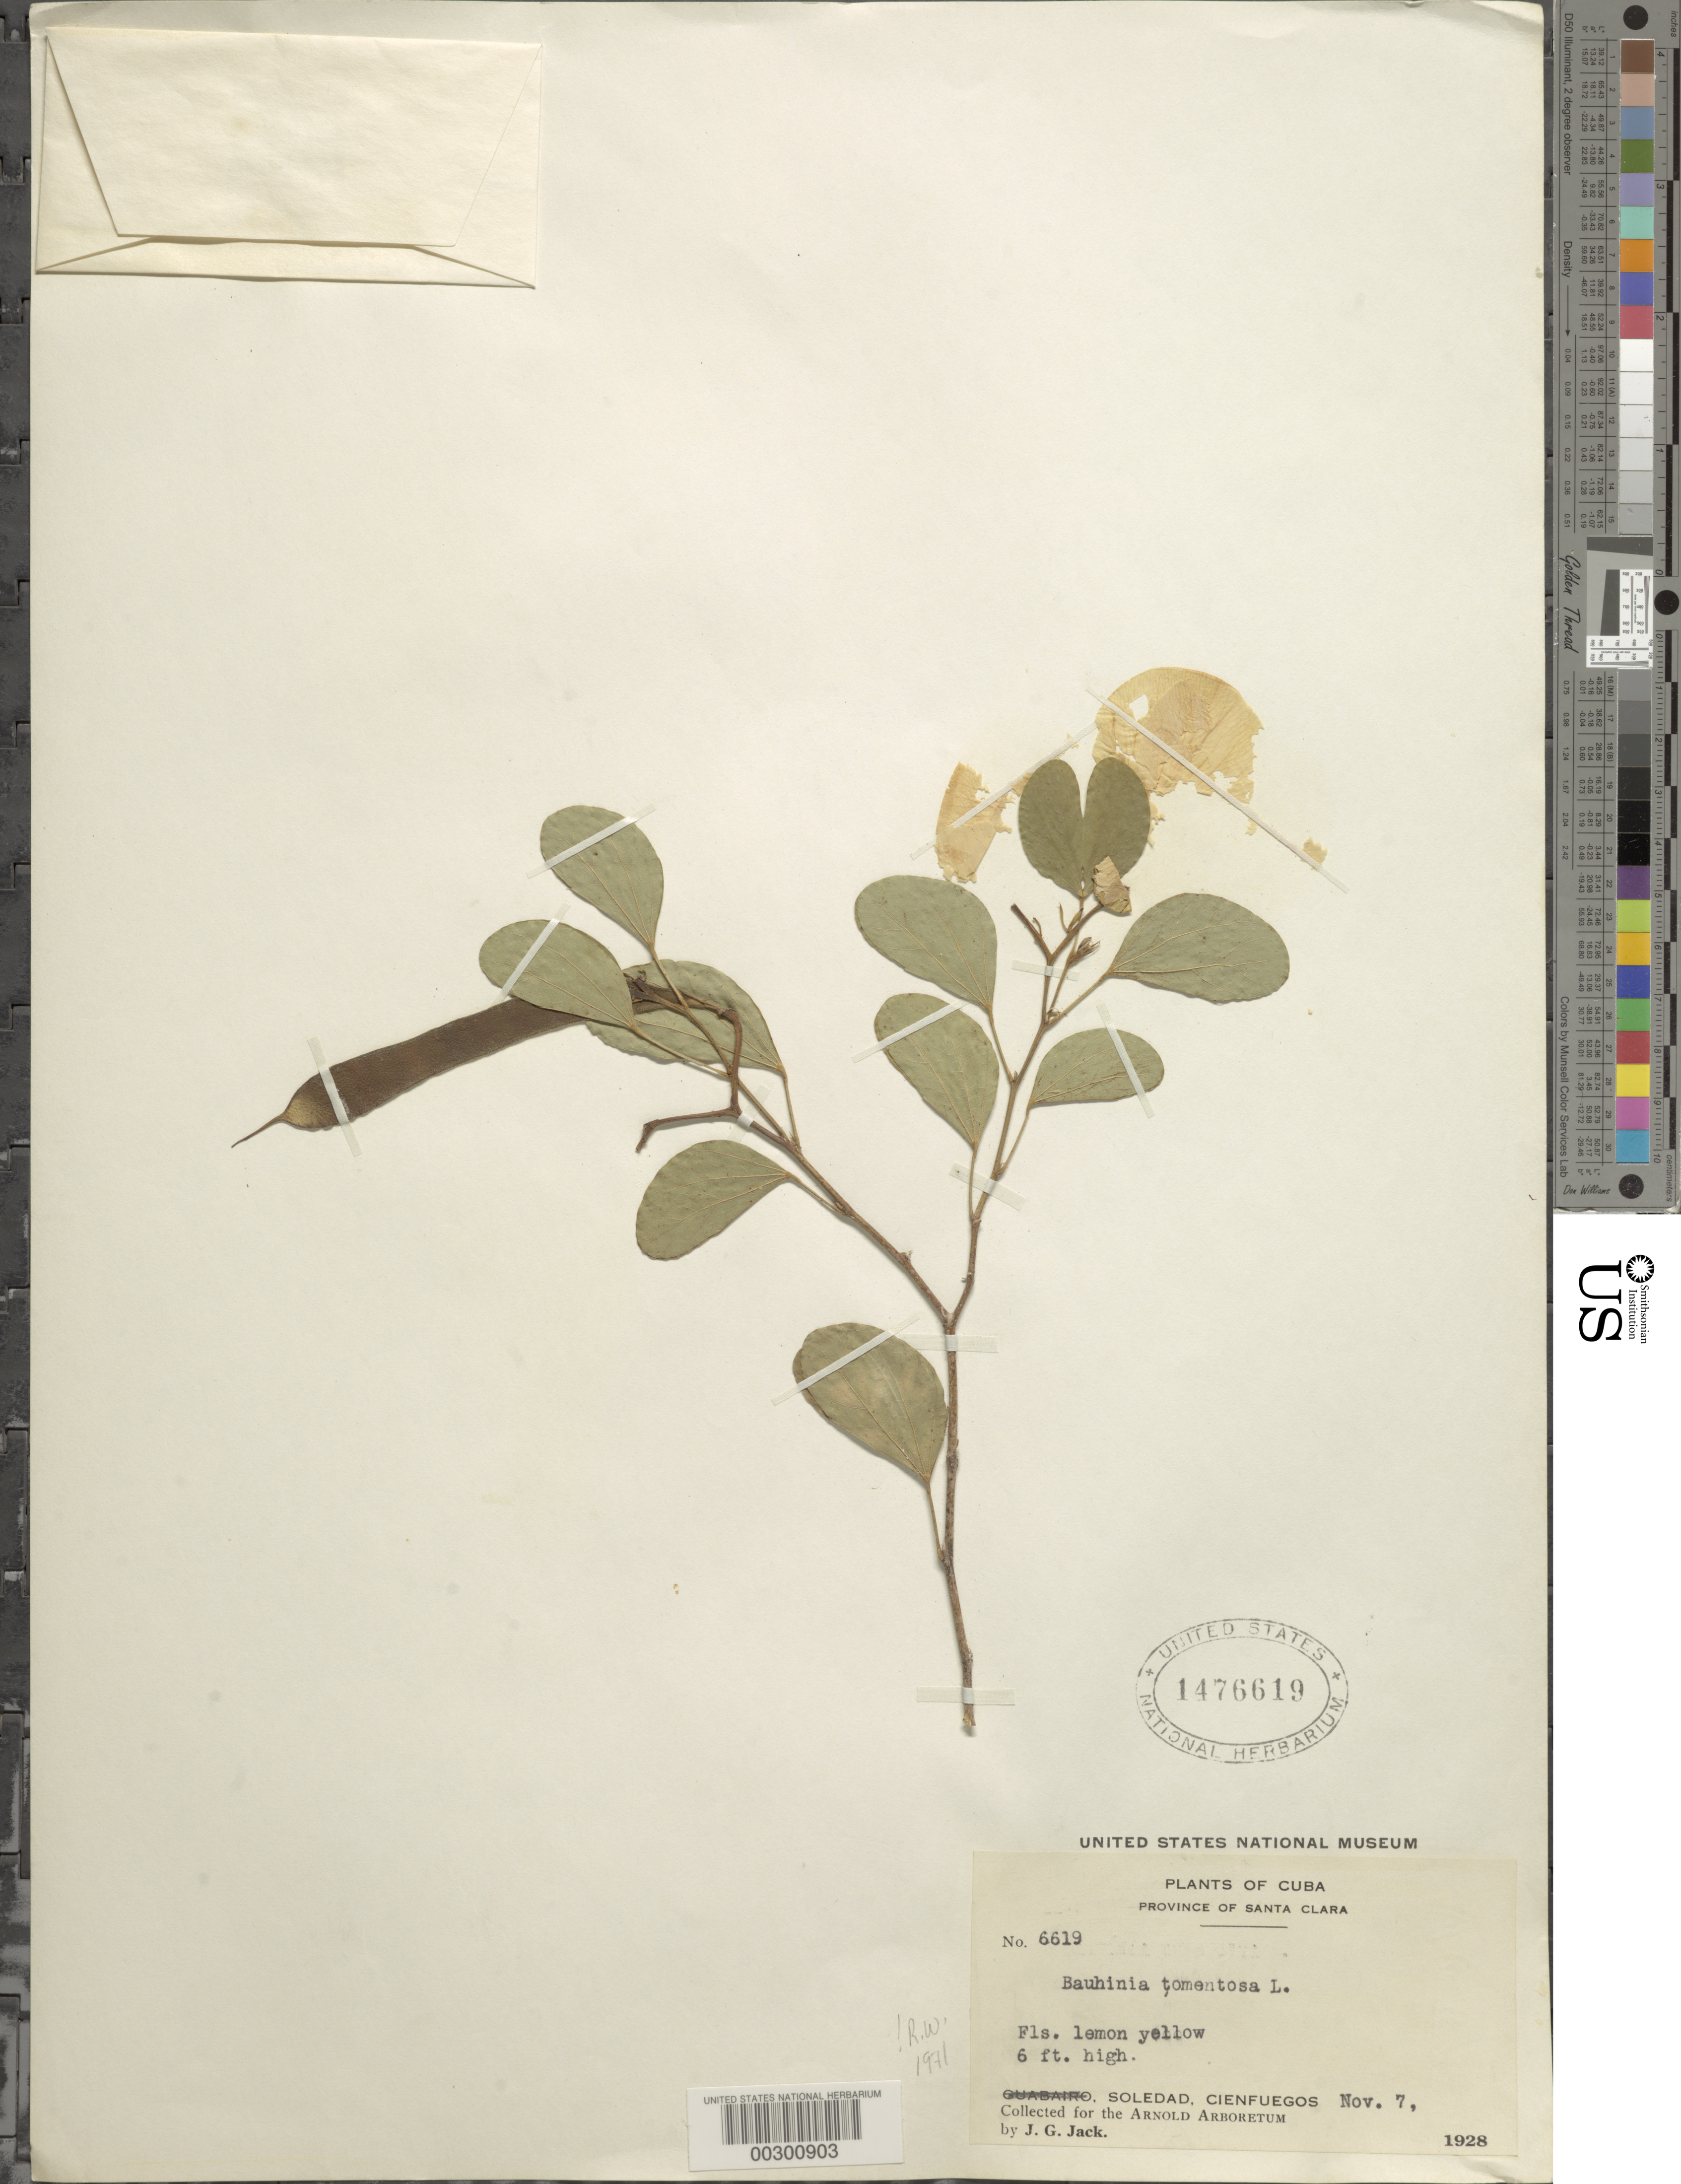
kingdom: Plantae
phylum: Tracheophyta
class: Magnoliopsida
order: Fabales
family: Fabaceae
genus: Bauhinia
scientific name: Bauhinia tomentosa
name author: L.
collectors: J. G. Jack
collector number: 6619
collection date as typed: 1928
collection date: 1928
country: Cuba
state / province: Las Villas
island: Greater Antilles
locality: Soledad, cienfuegos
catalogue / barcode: US 1476619